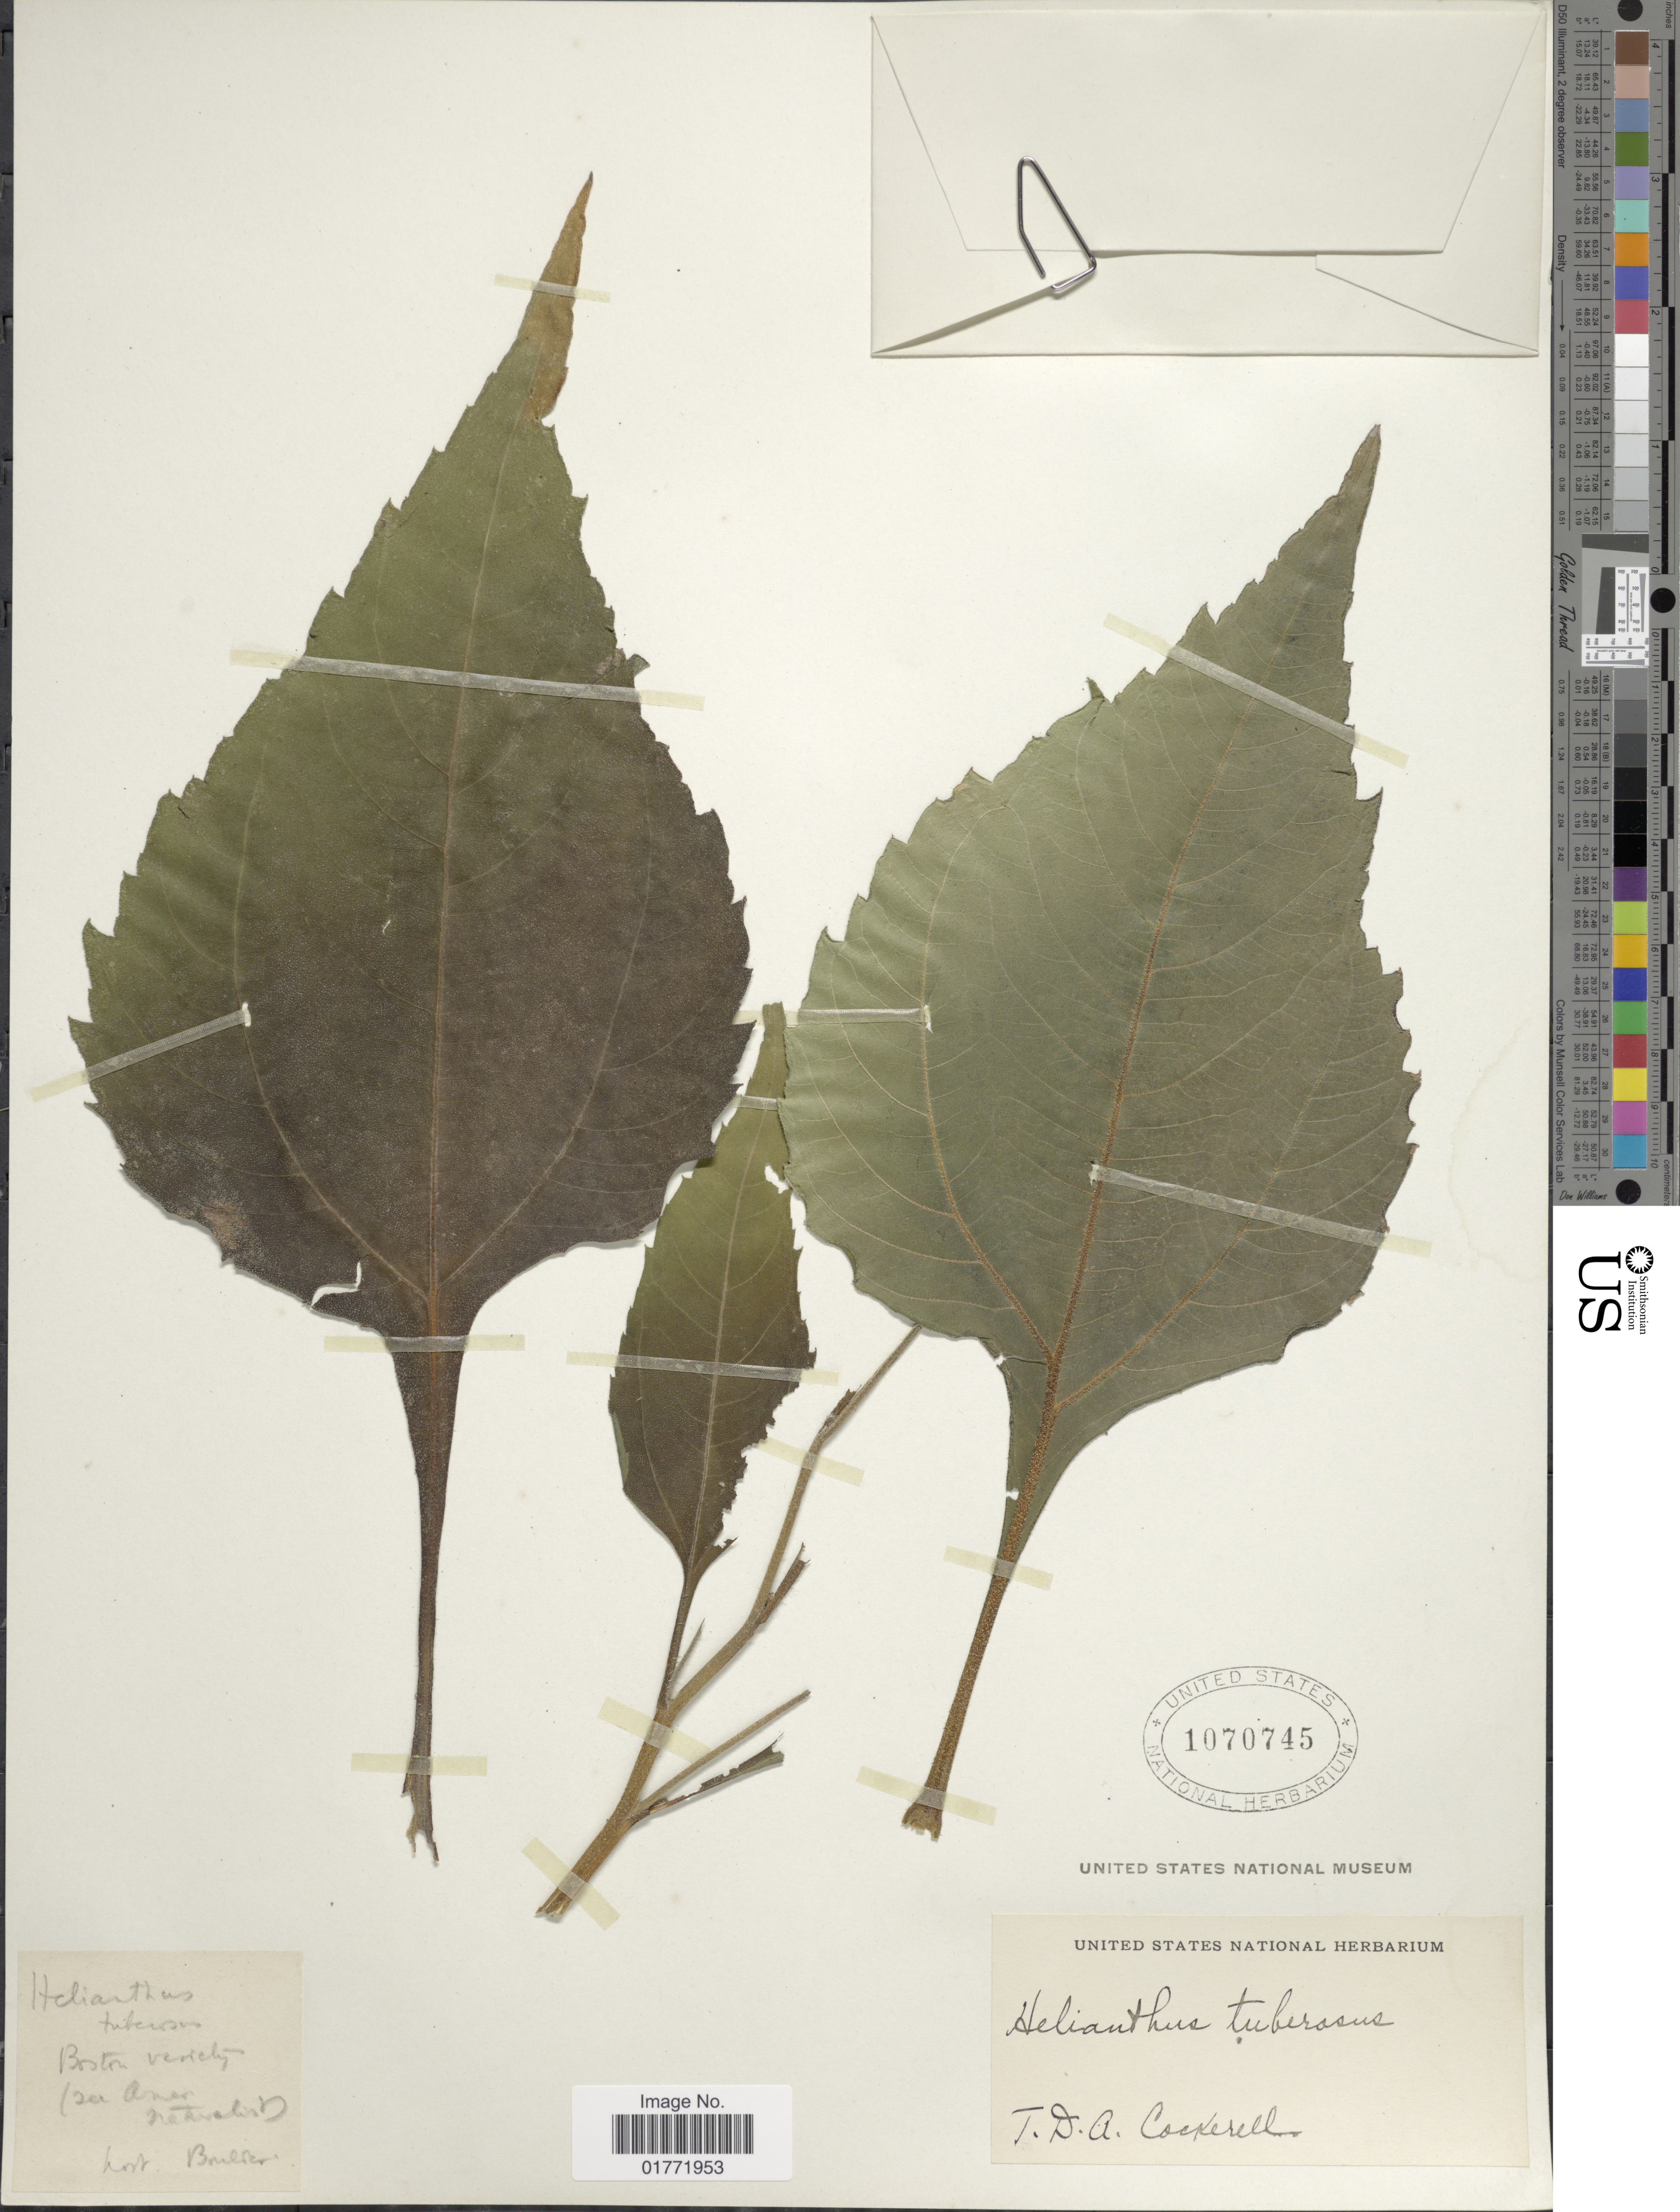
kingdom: Plantae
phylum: Tracheophyta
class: Magnoliopsida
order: Asterales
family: Asteraceae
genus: Helianthus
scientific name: Helianthus tuberosus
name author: L.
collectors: T. Cockerell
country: United States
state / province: Massachusetts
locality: Boston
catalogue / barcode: US 1070745